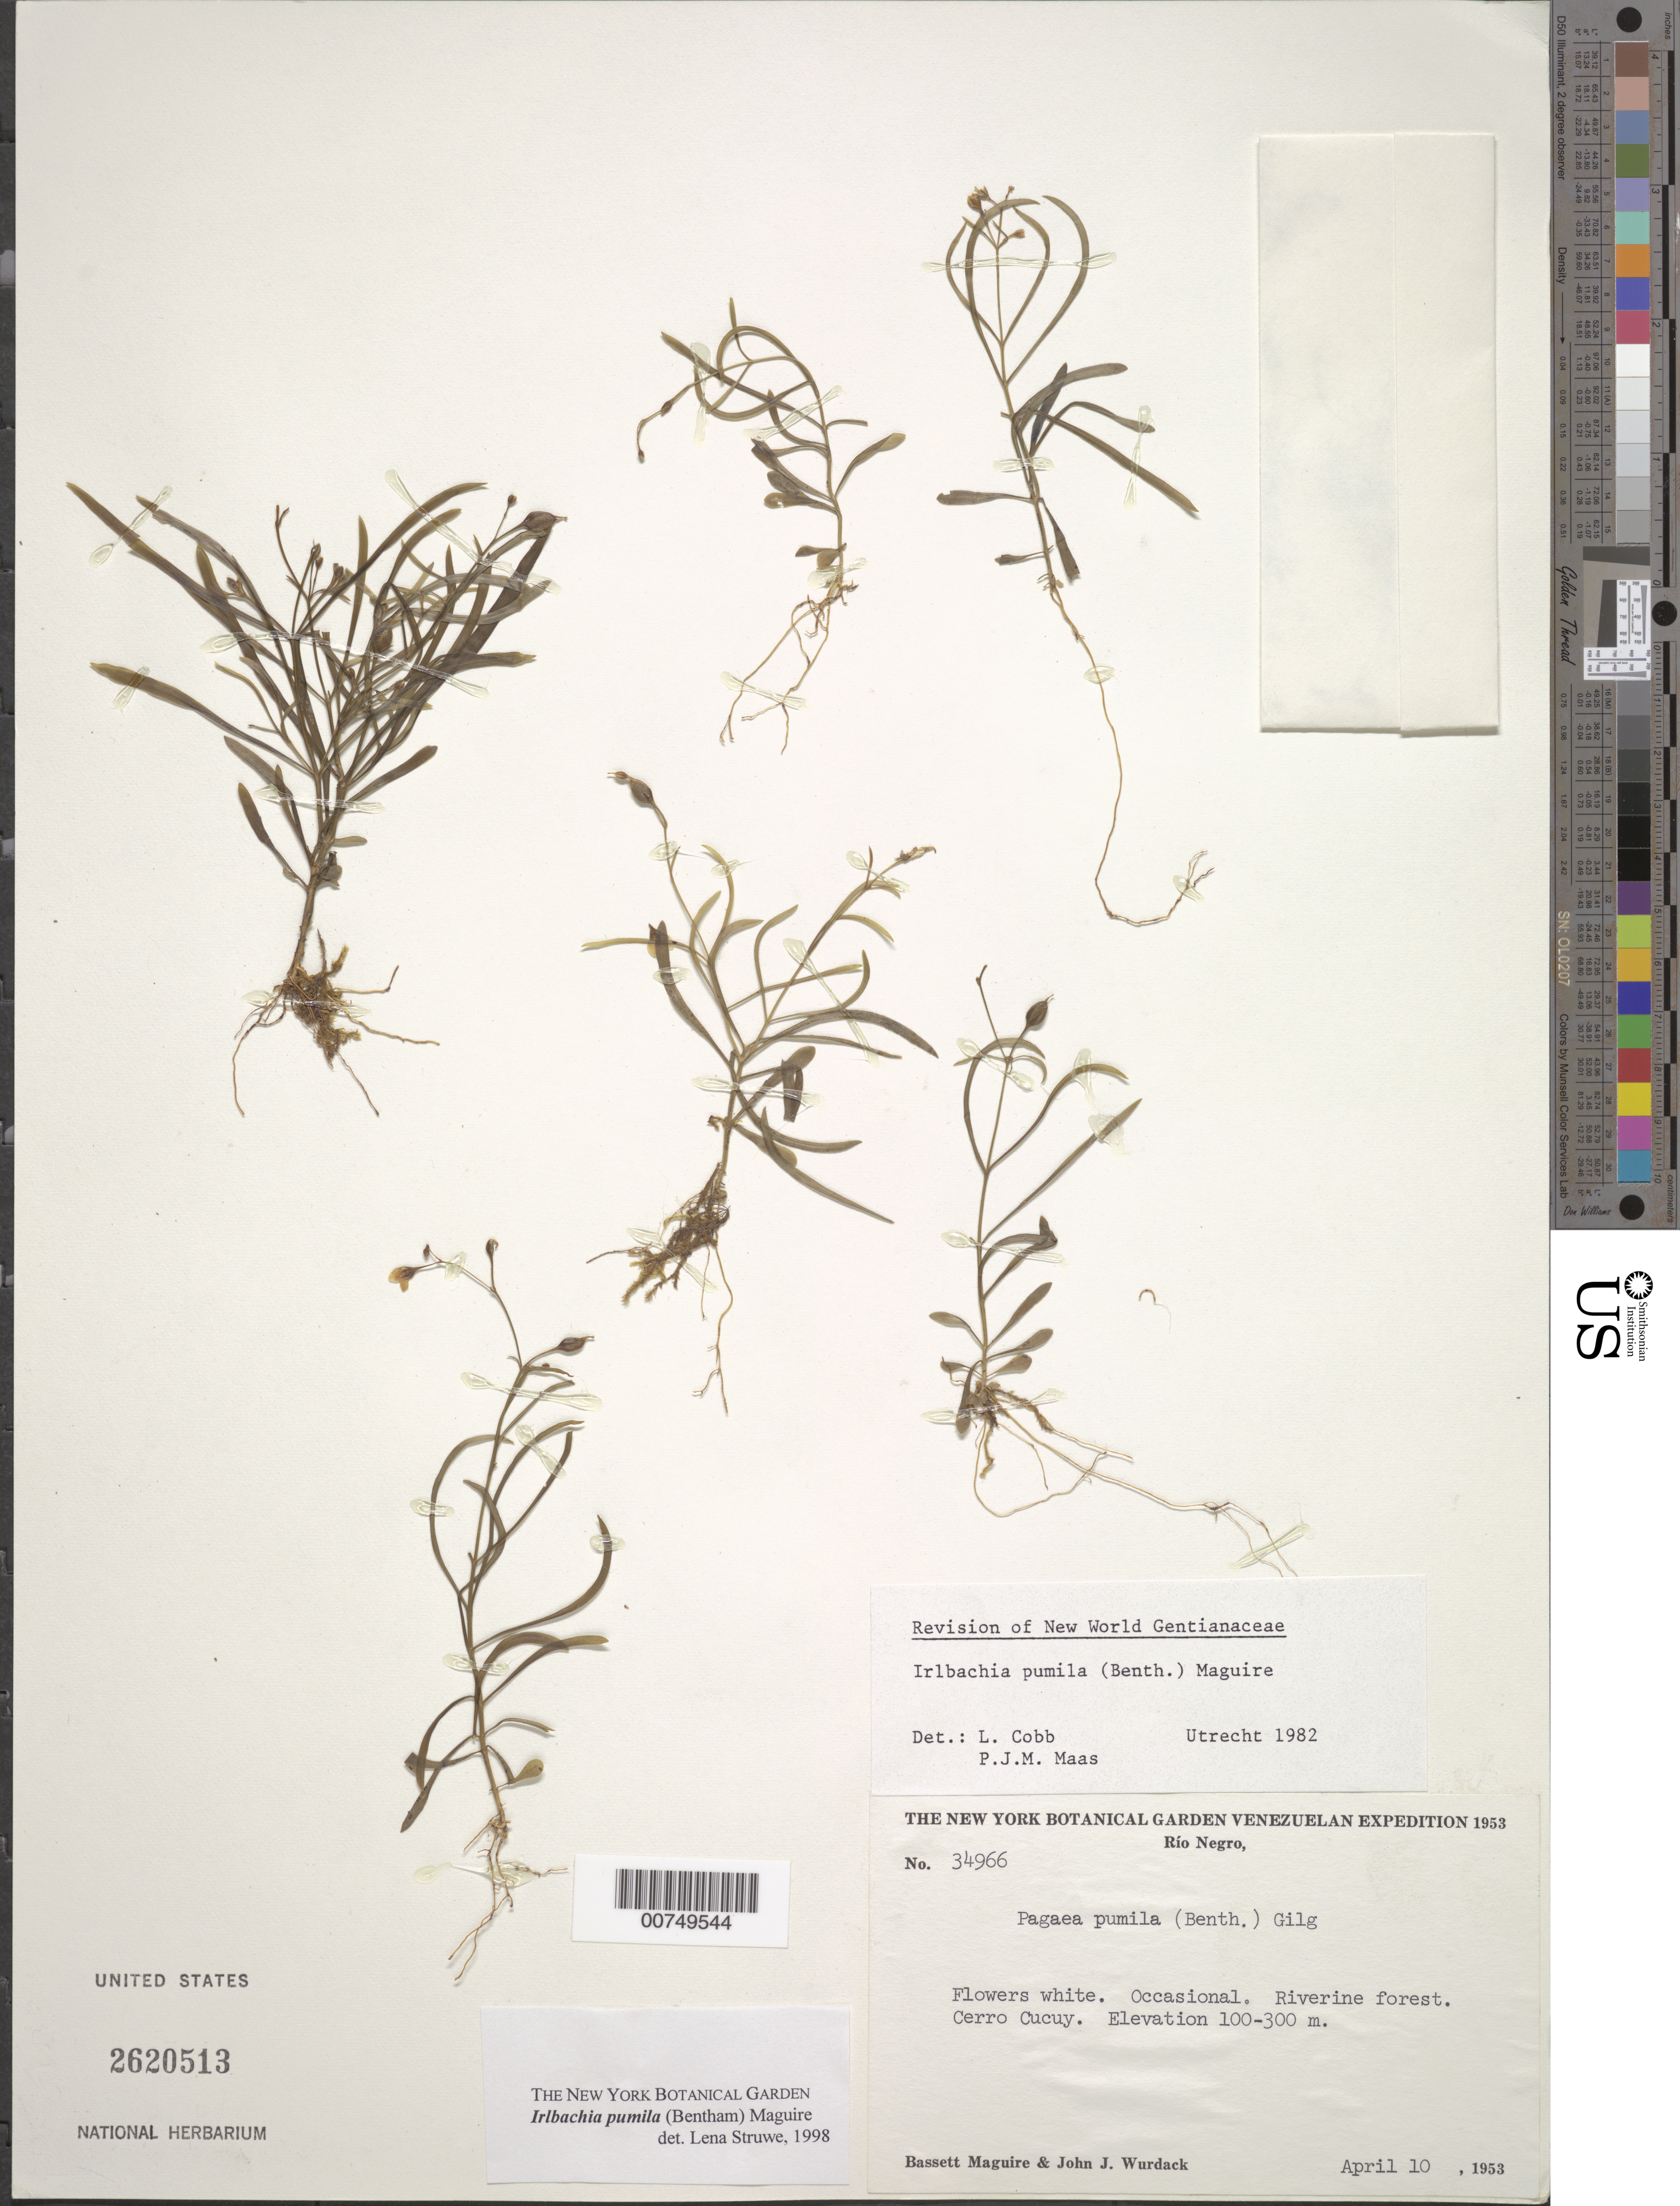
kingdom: Plantae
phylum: Tracheophyta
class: Magnoliopsida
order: Gentianales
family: Gentianaceae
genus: Irlbachia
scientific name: Irlbachia pumila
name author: (Benth.) Maguire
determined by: Struwe, L.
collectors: B. Maguire & J. J. Wurdack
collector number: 34966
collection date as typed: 10-Apr-53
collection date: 1953-04-10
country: Venezuela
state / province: Amazonas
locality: Río Negro, Cerro Cucuy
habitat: Riverine forest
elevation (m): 100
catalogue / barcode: US 2620513